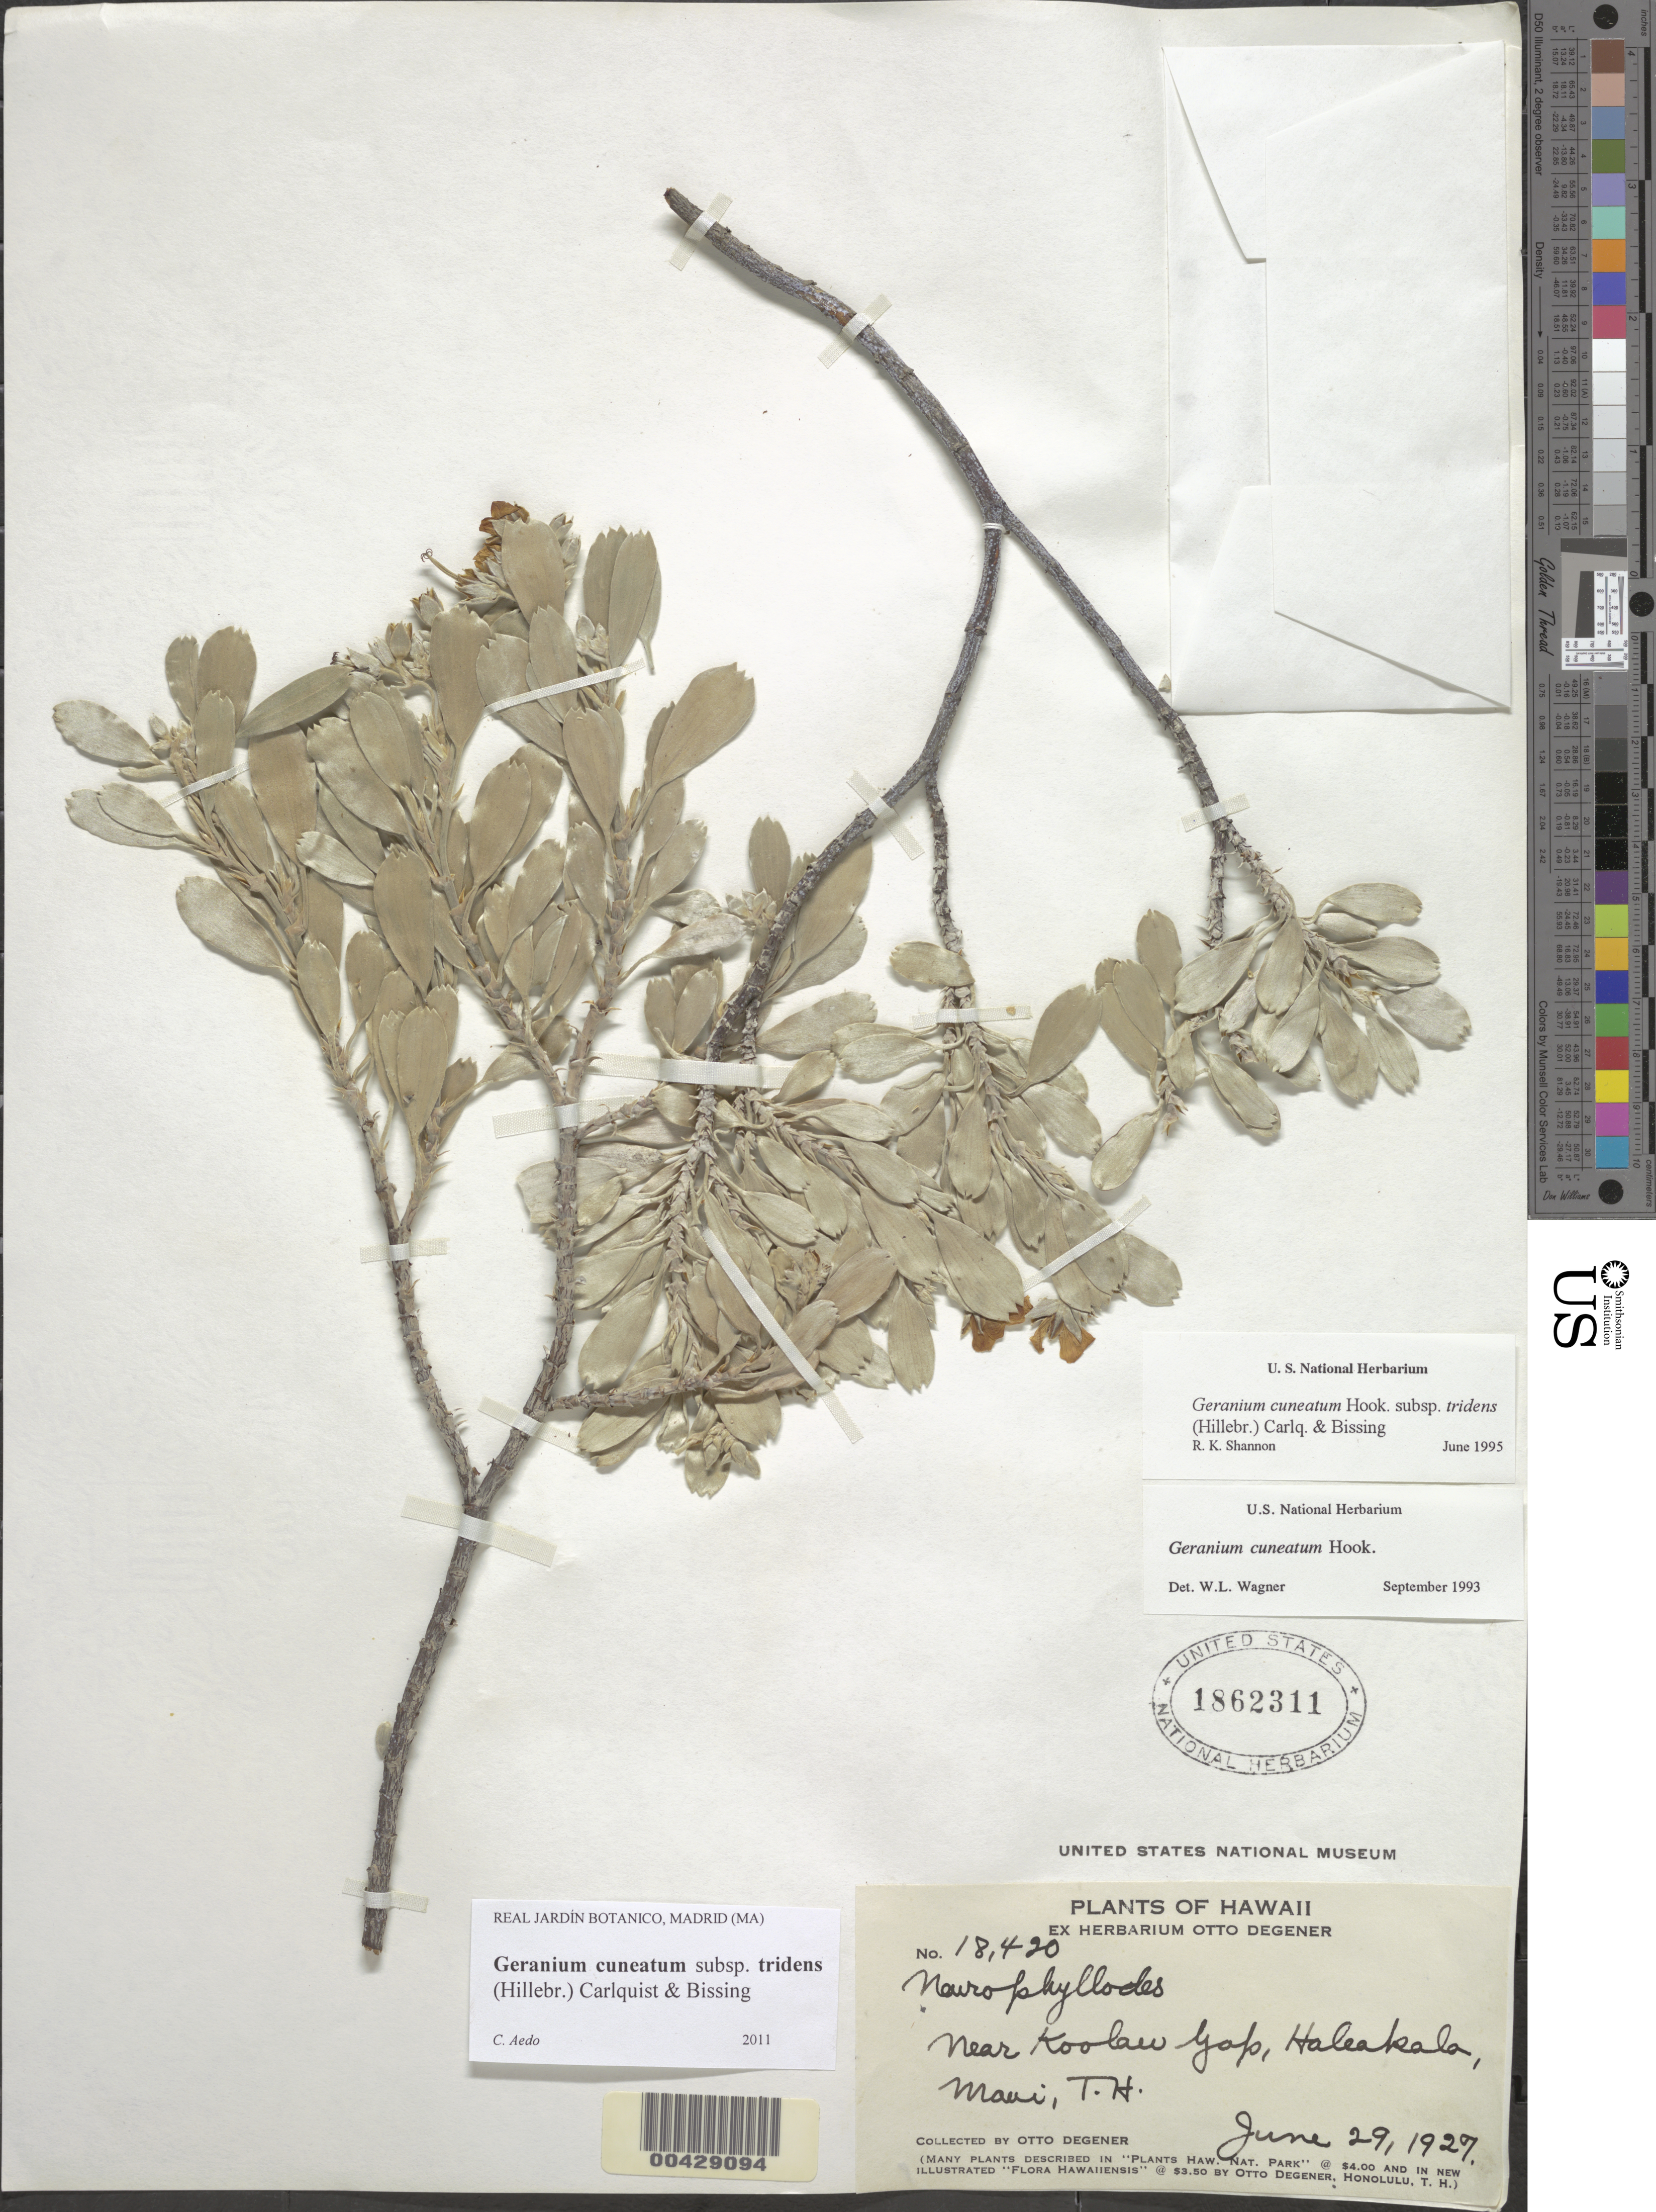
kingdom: Plantae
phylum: Tracheophyta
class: Magnoliopsida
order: Geraniales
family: Geraniaceae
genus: Geranium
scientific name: Geranium cuneatum subsp. tridens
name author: (Hillebr.) Carlquist & Bissing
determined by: Aedo, C.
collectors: O. Degener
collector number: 18420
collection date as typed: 29 Jun 1927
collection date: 1927-06-29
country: United States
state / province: Hawaii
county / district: Maui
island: Maui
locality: Near Koolau Gap, Haleakala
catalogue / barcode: US 1862311